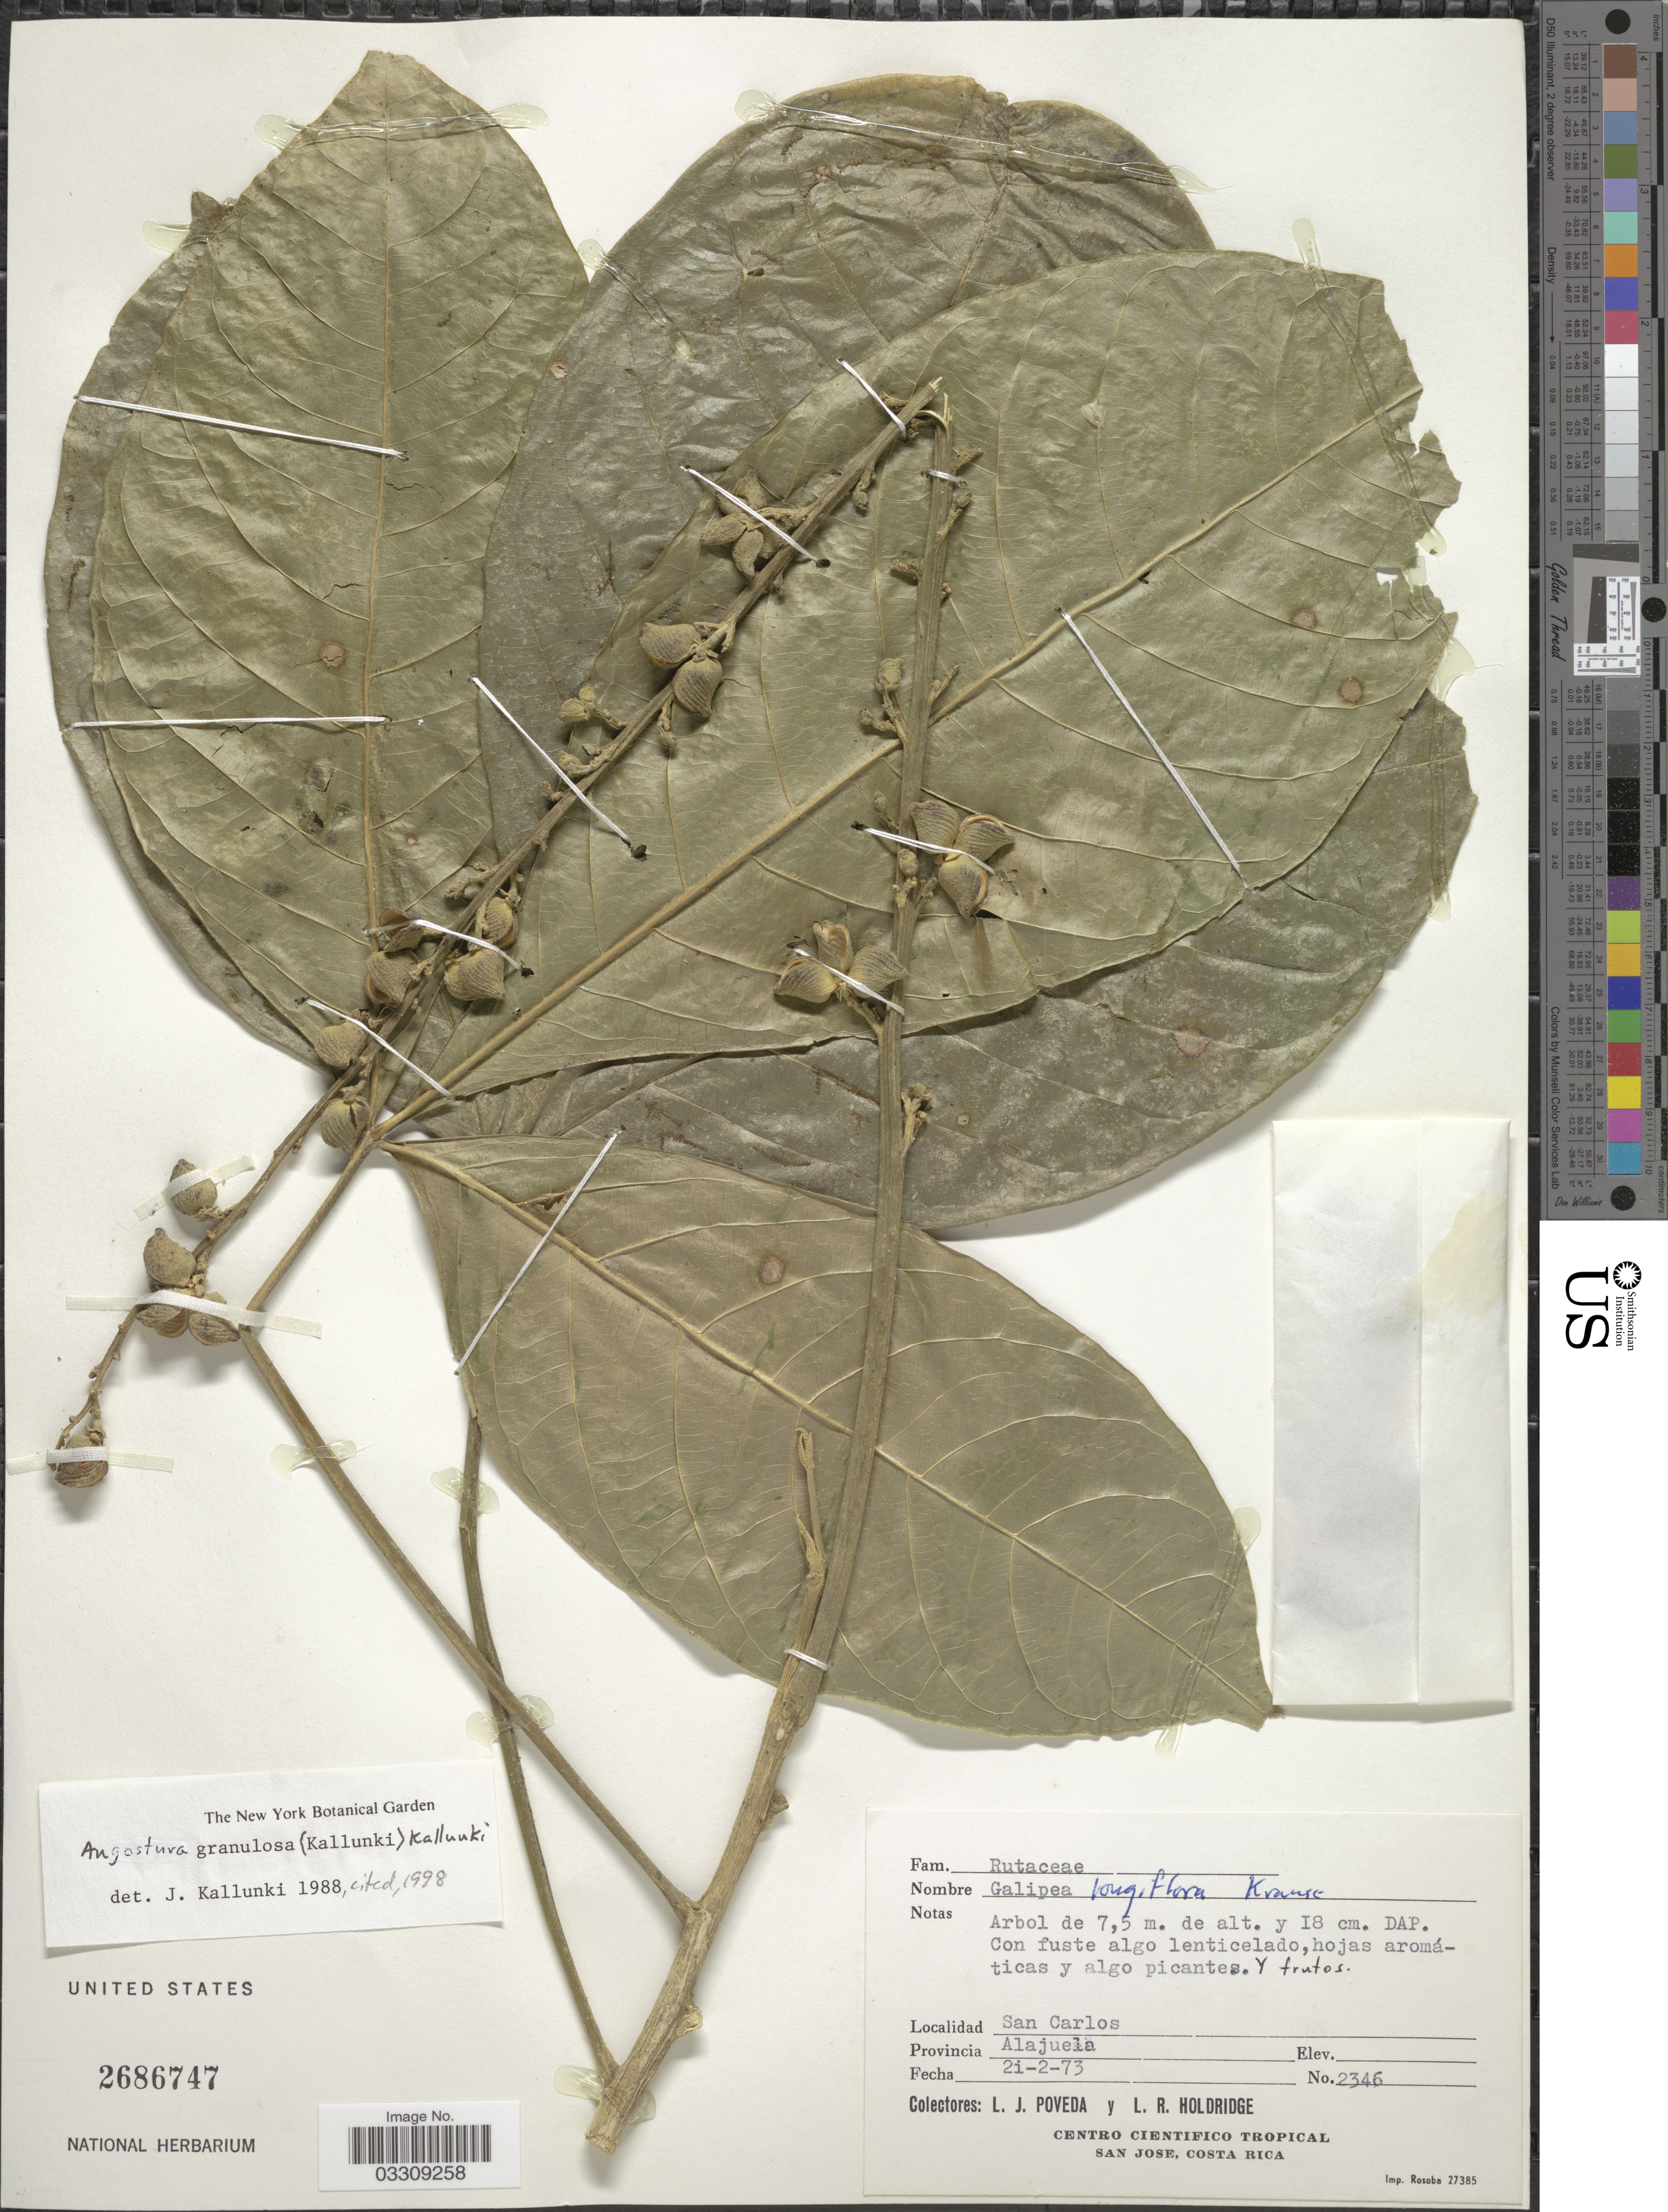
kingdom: Plantae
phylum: Tracheophyta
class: Magnoliopsida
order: Sapindales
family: Rutaceae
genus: Angostura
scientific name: Angostura granulosa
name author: (Kallunki) Kallunki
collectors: L. J. Poveda & L. Holdridge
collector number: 2346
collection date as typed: Transcribed d/m/y: 21/2/73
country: Costa Rica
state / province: Alajuela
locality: San Carlos.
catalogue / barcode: US 2686747